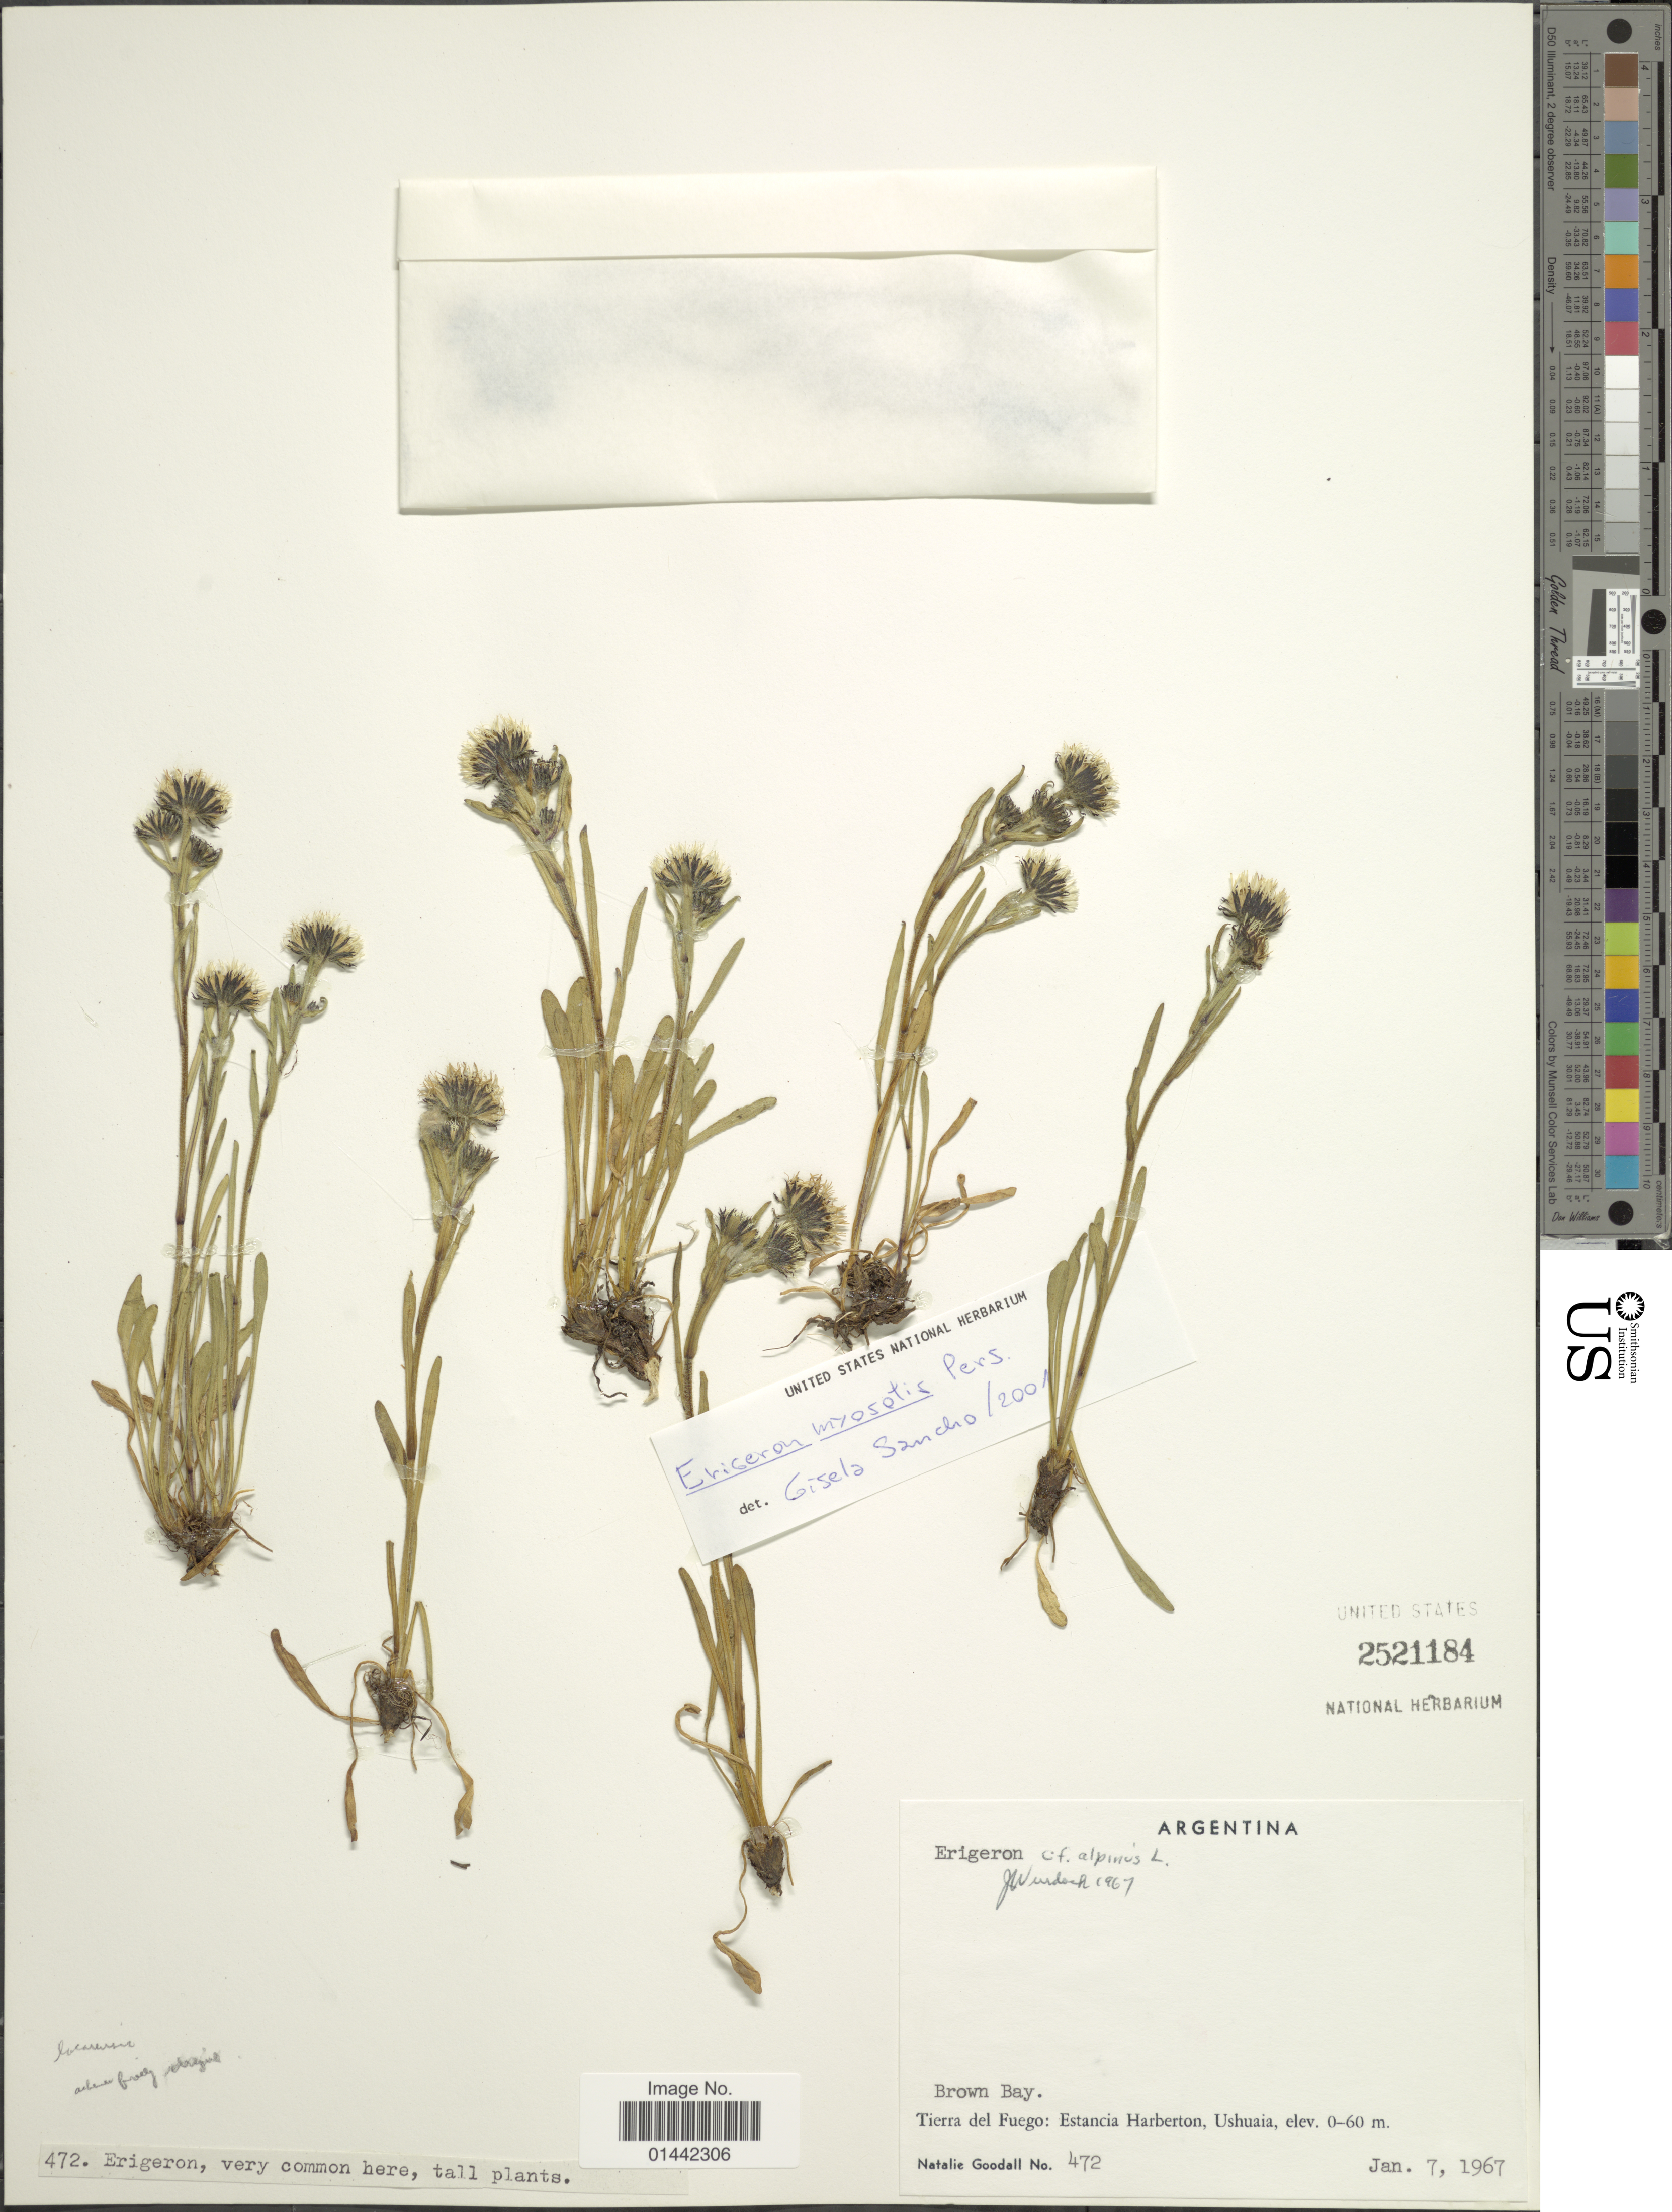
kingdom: Plantae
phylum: Tracheophyta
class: Magnoliopsida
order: Asterales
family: Asteraceae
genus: Erigeron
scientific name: Erigeron myosotis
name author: Pers.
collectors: N. Goodall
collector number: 472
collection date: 1967-01-07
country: Argentina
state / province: Tierra del Fuego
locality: Brown Bay, Estancia Harberton, Ushuaia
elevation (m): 0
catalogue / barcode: US 2521184